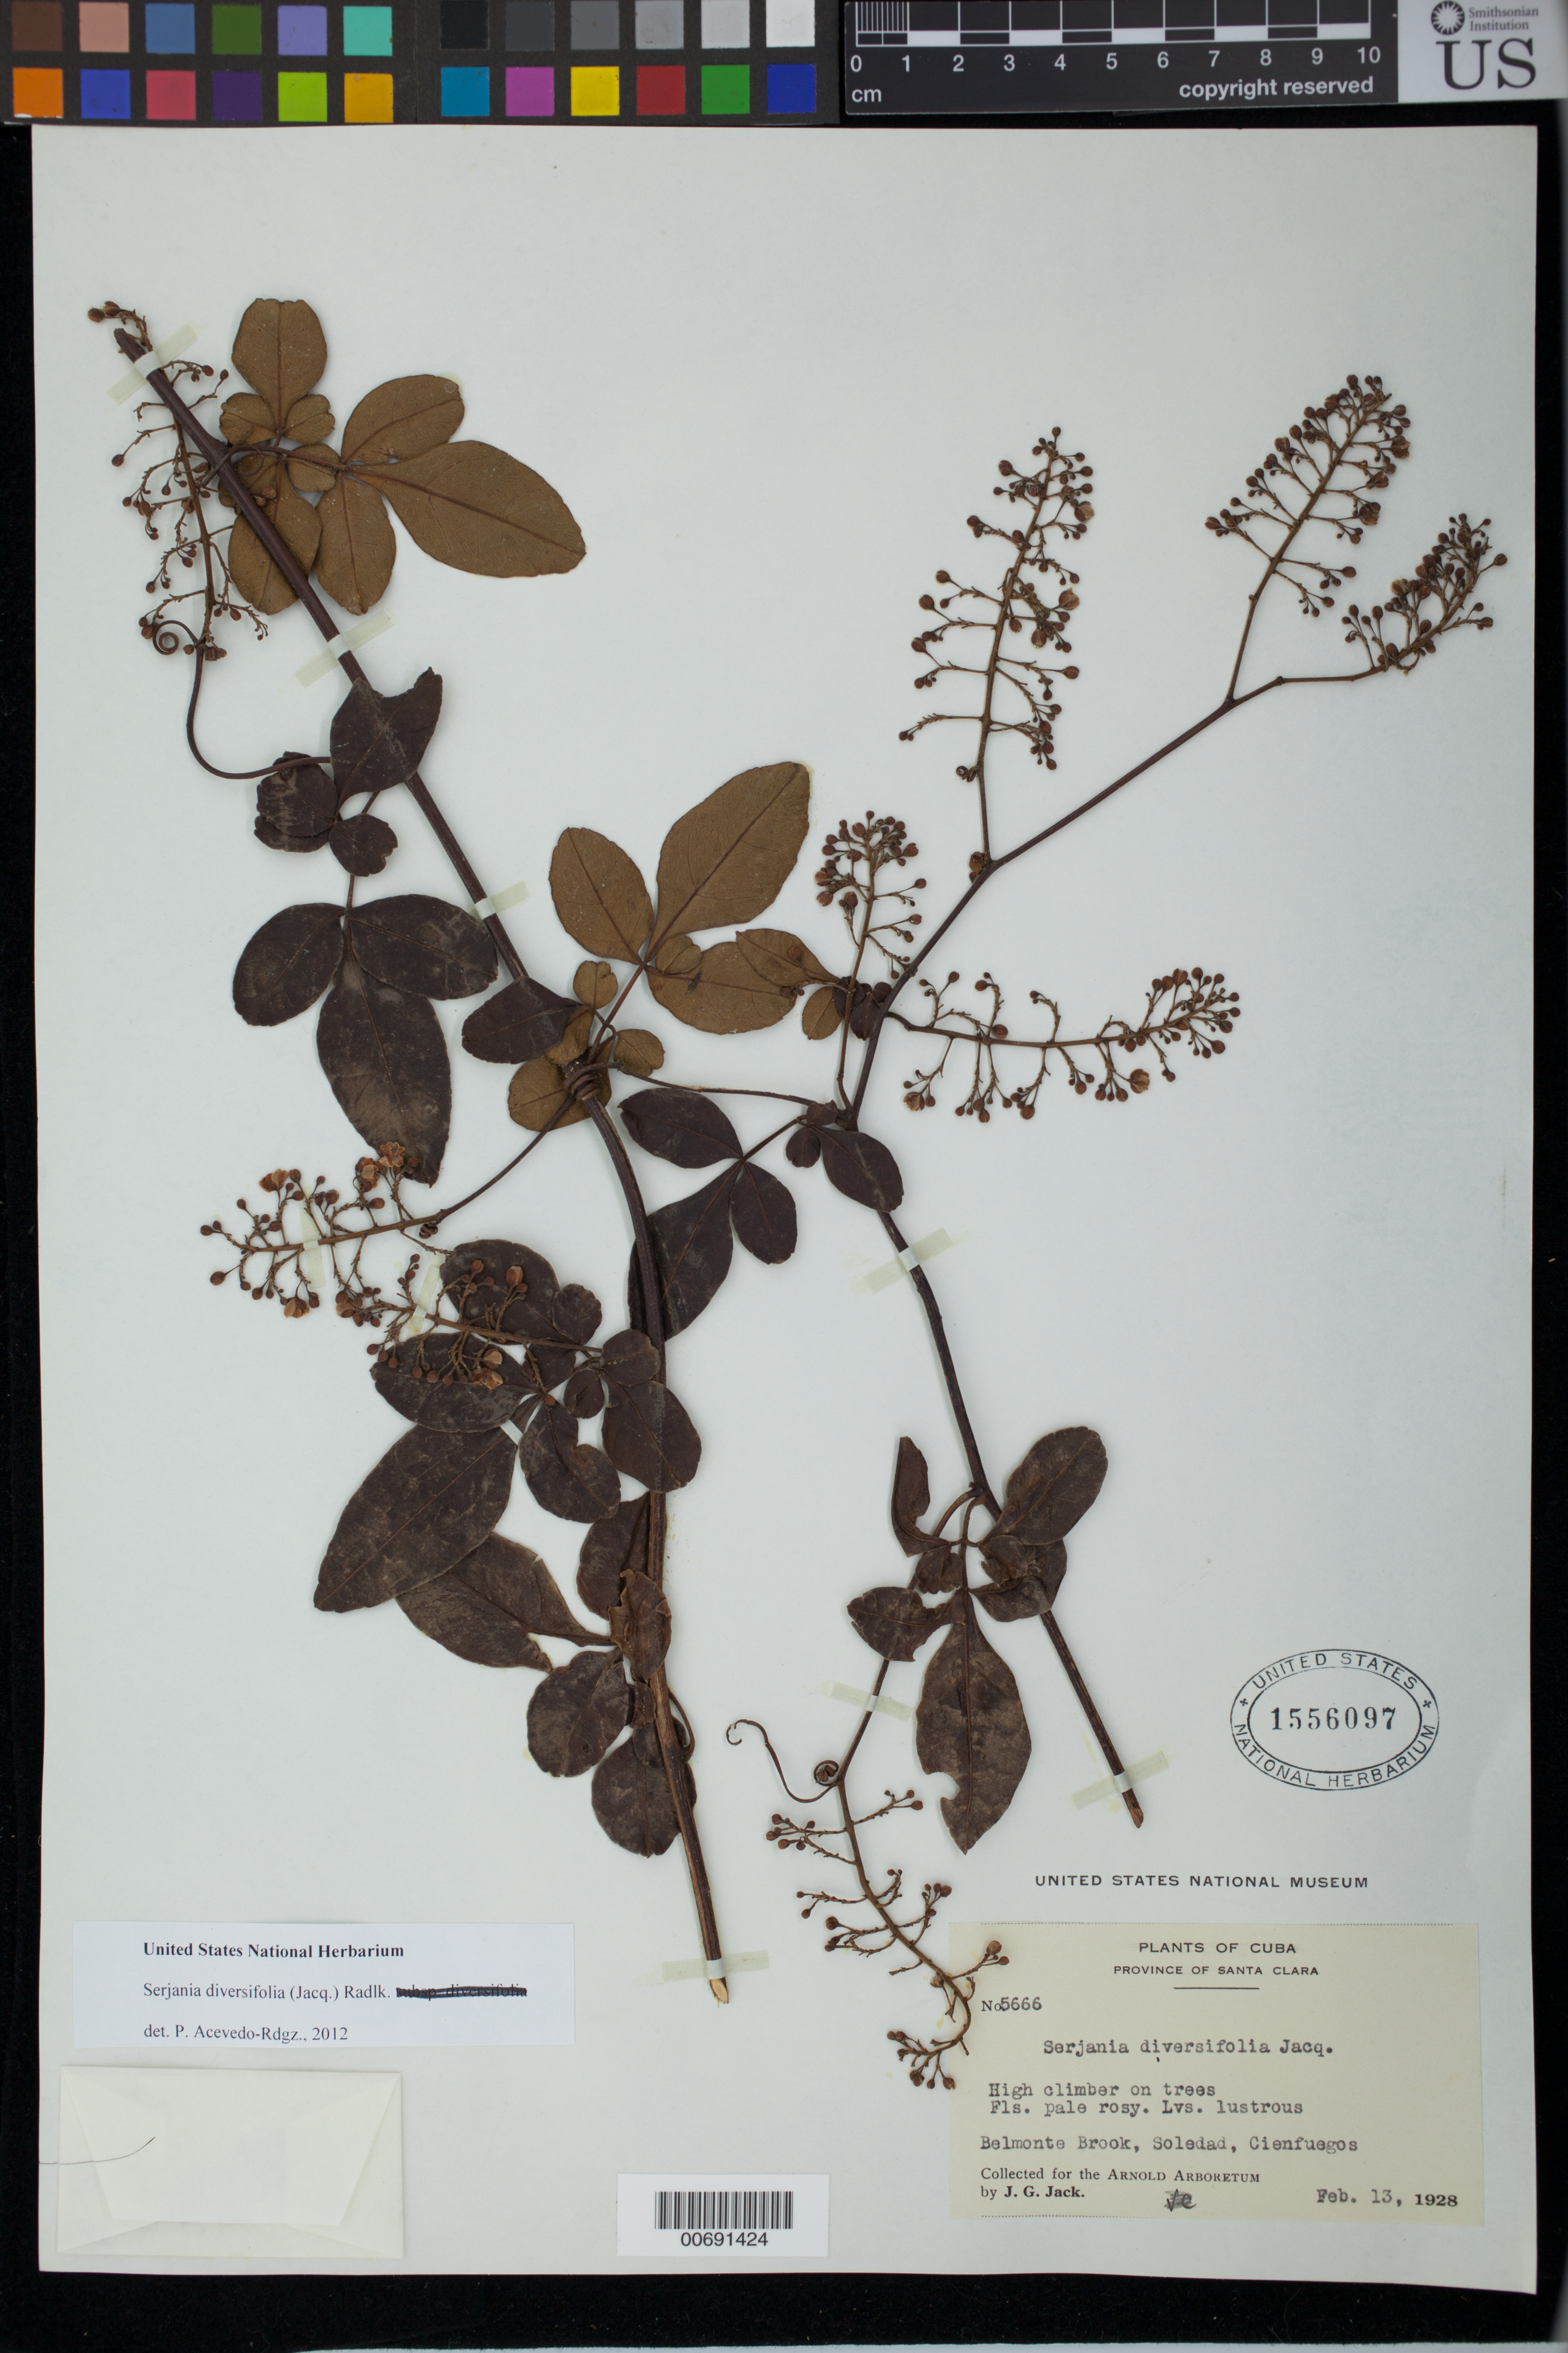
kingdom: Plantae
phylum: Tracheophyta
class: Magnoliopsida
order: Sapindales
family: Sapindaceae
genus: Serjania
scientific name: Serjania diversifolia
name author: (Jacq.) Radlk.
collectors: J. G. Jack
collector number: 5666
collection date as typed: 13 Feb 1928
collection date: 1928-02-13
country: Cuba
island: Greater Antilles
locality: Prov. Santa Clara: Bbelmonte Brook, Soledad, Cienfuegos.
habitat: On trees.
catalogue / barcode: US 1556097